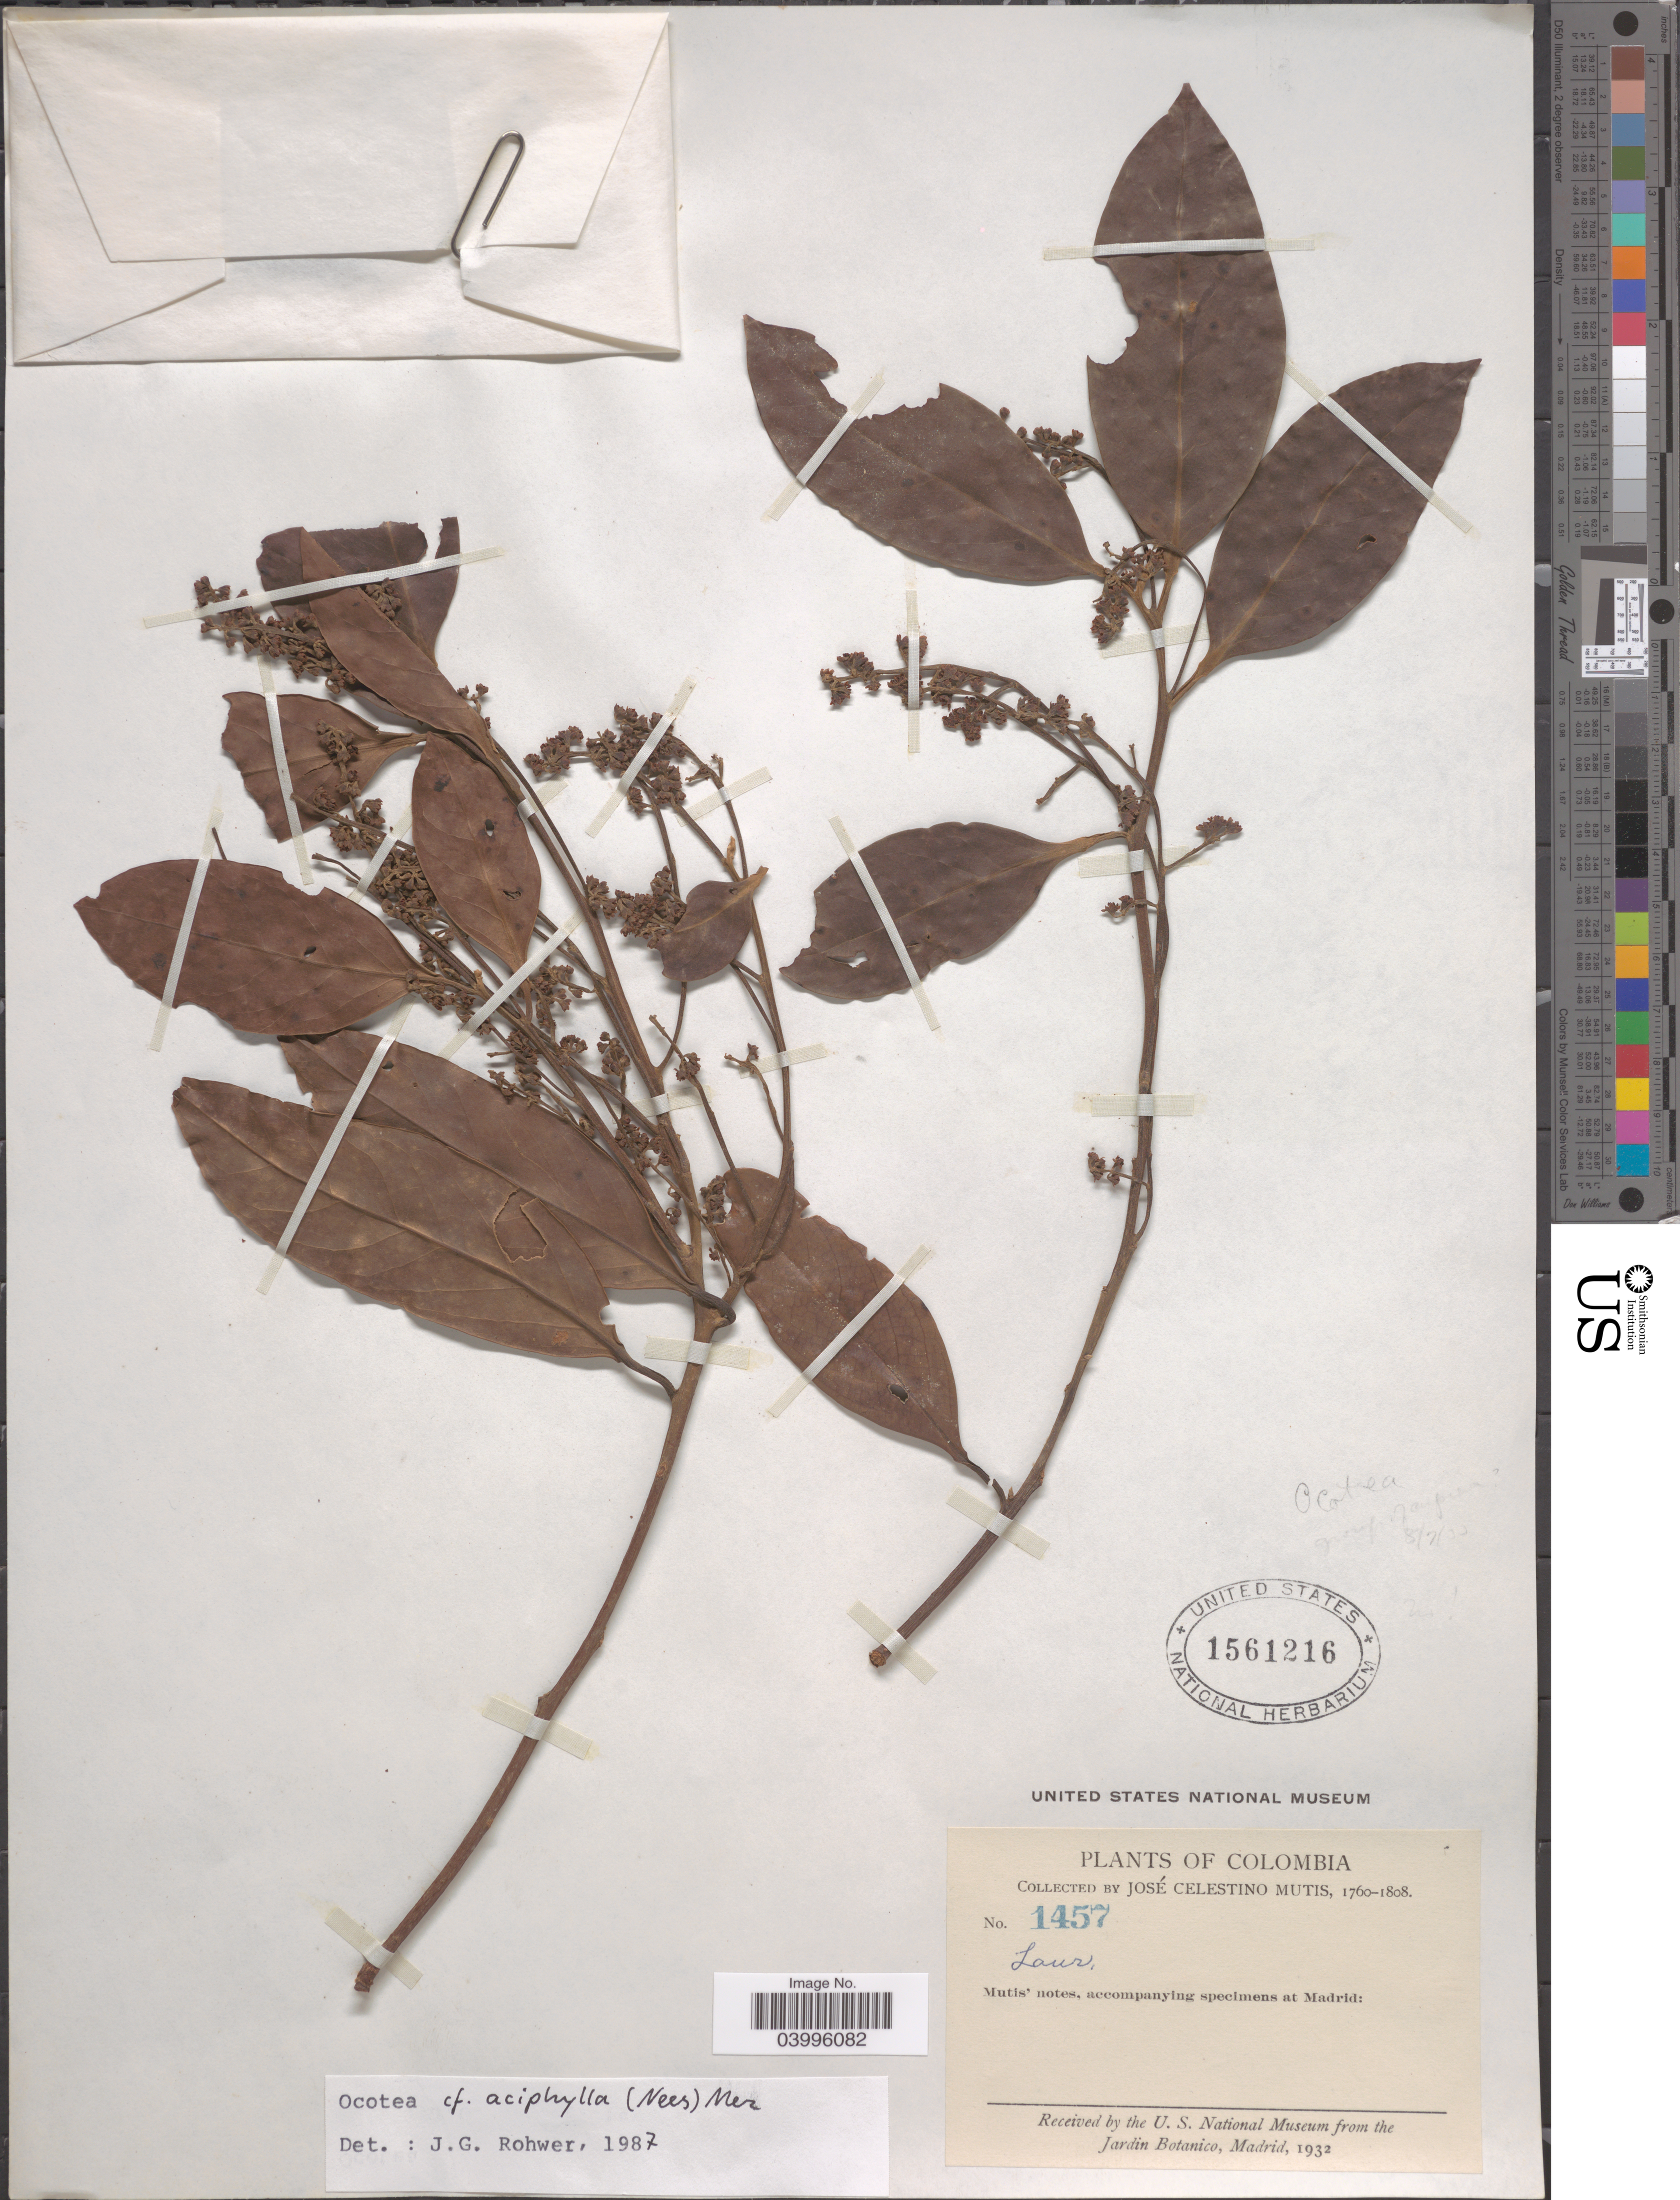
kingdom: Plantae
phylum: Tracheophyta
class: Magnoliopsida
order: Laurales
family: Lauraceae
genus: Ocotea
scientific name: Ocotea aciphylla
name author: (Nees & Mart.) Mez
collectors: J. C. B. Mutis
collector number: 1457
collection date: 1760/1808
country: Colombia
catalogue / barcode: US 1561216